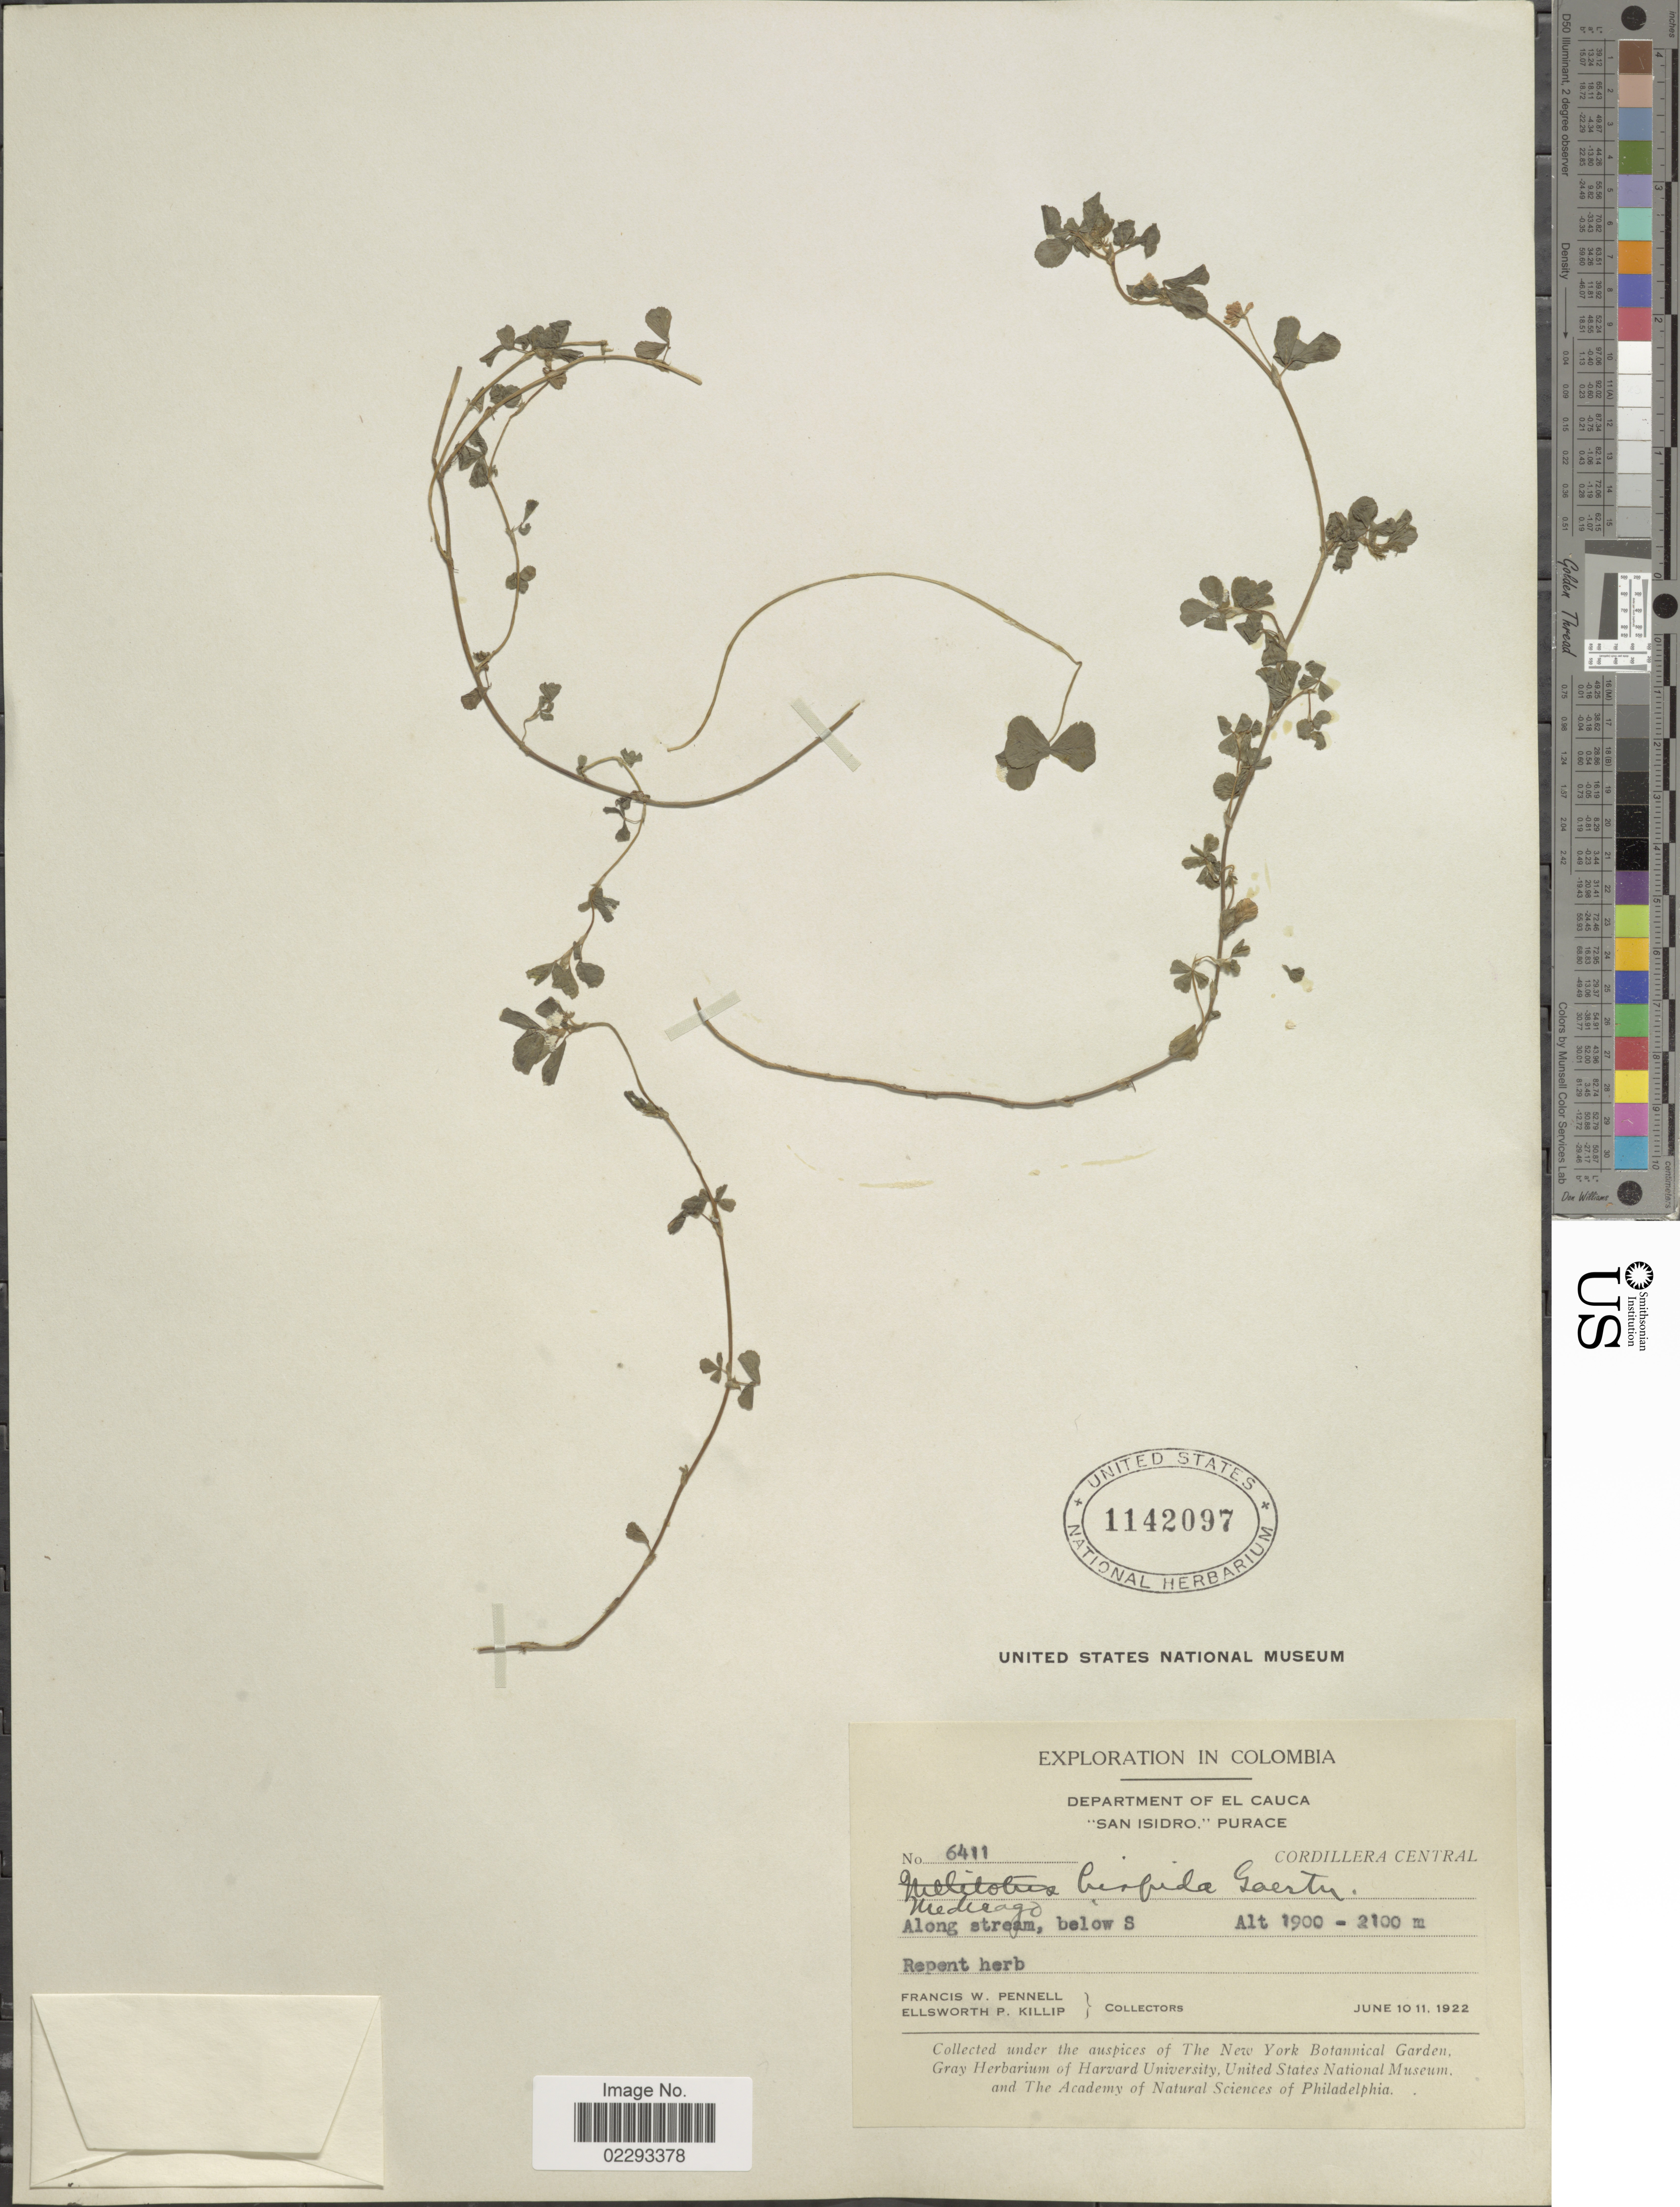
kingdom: Plantae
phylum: Tracheophyta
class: Magnoliopsida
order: Fabales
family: Fabaceae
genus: Medicago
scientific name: Medicago polymorpha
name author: L.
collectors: F. W. Pennell & E. P. Killip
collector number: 6411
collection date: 1922-06-10/1922-06-11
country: Colombia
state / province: Cauca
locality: Department of El Cauca, "San Isidro", along stream below S, Cordillera Central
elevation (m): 1900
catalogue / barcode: US 1142097